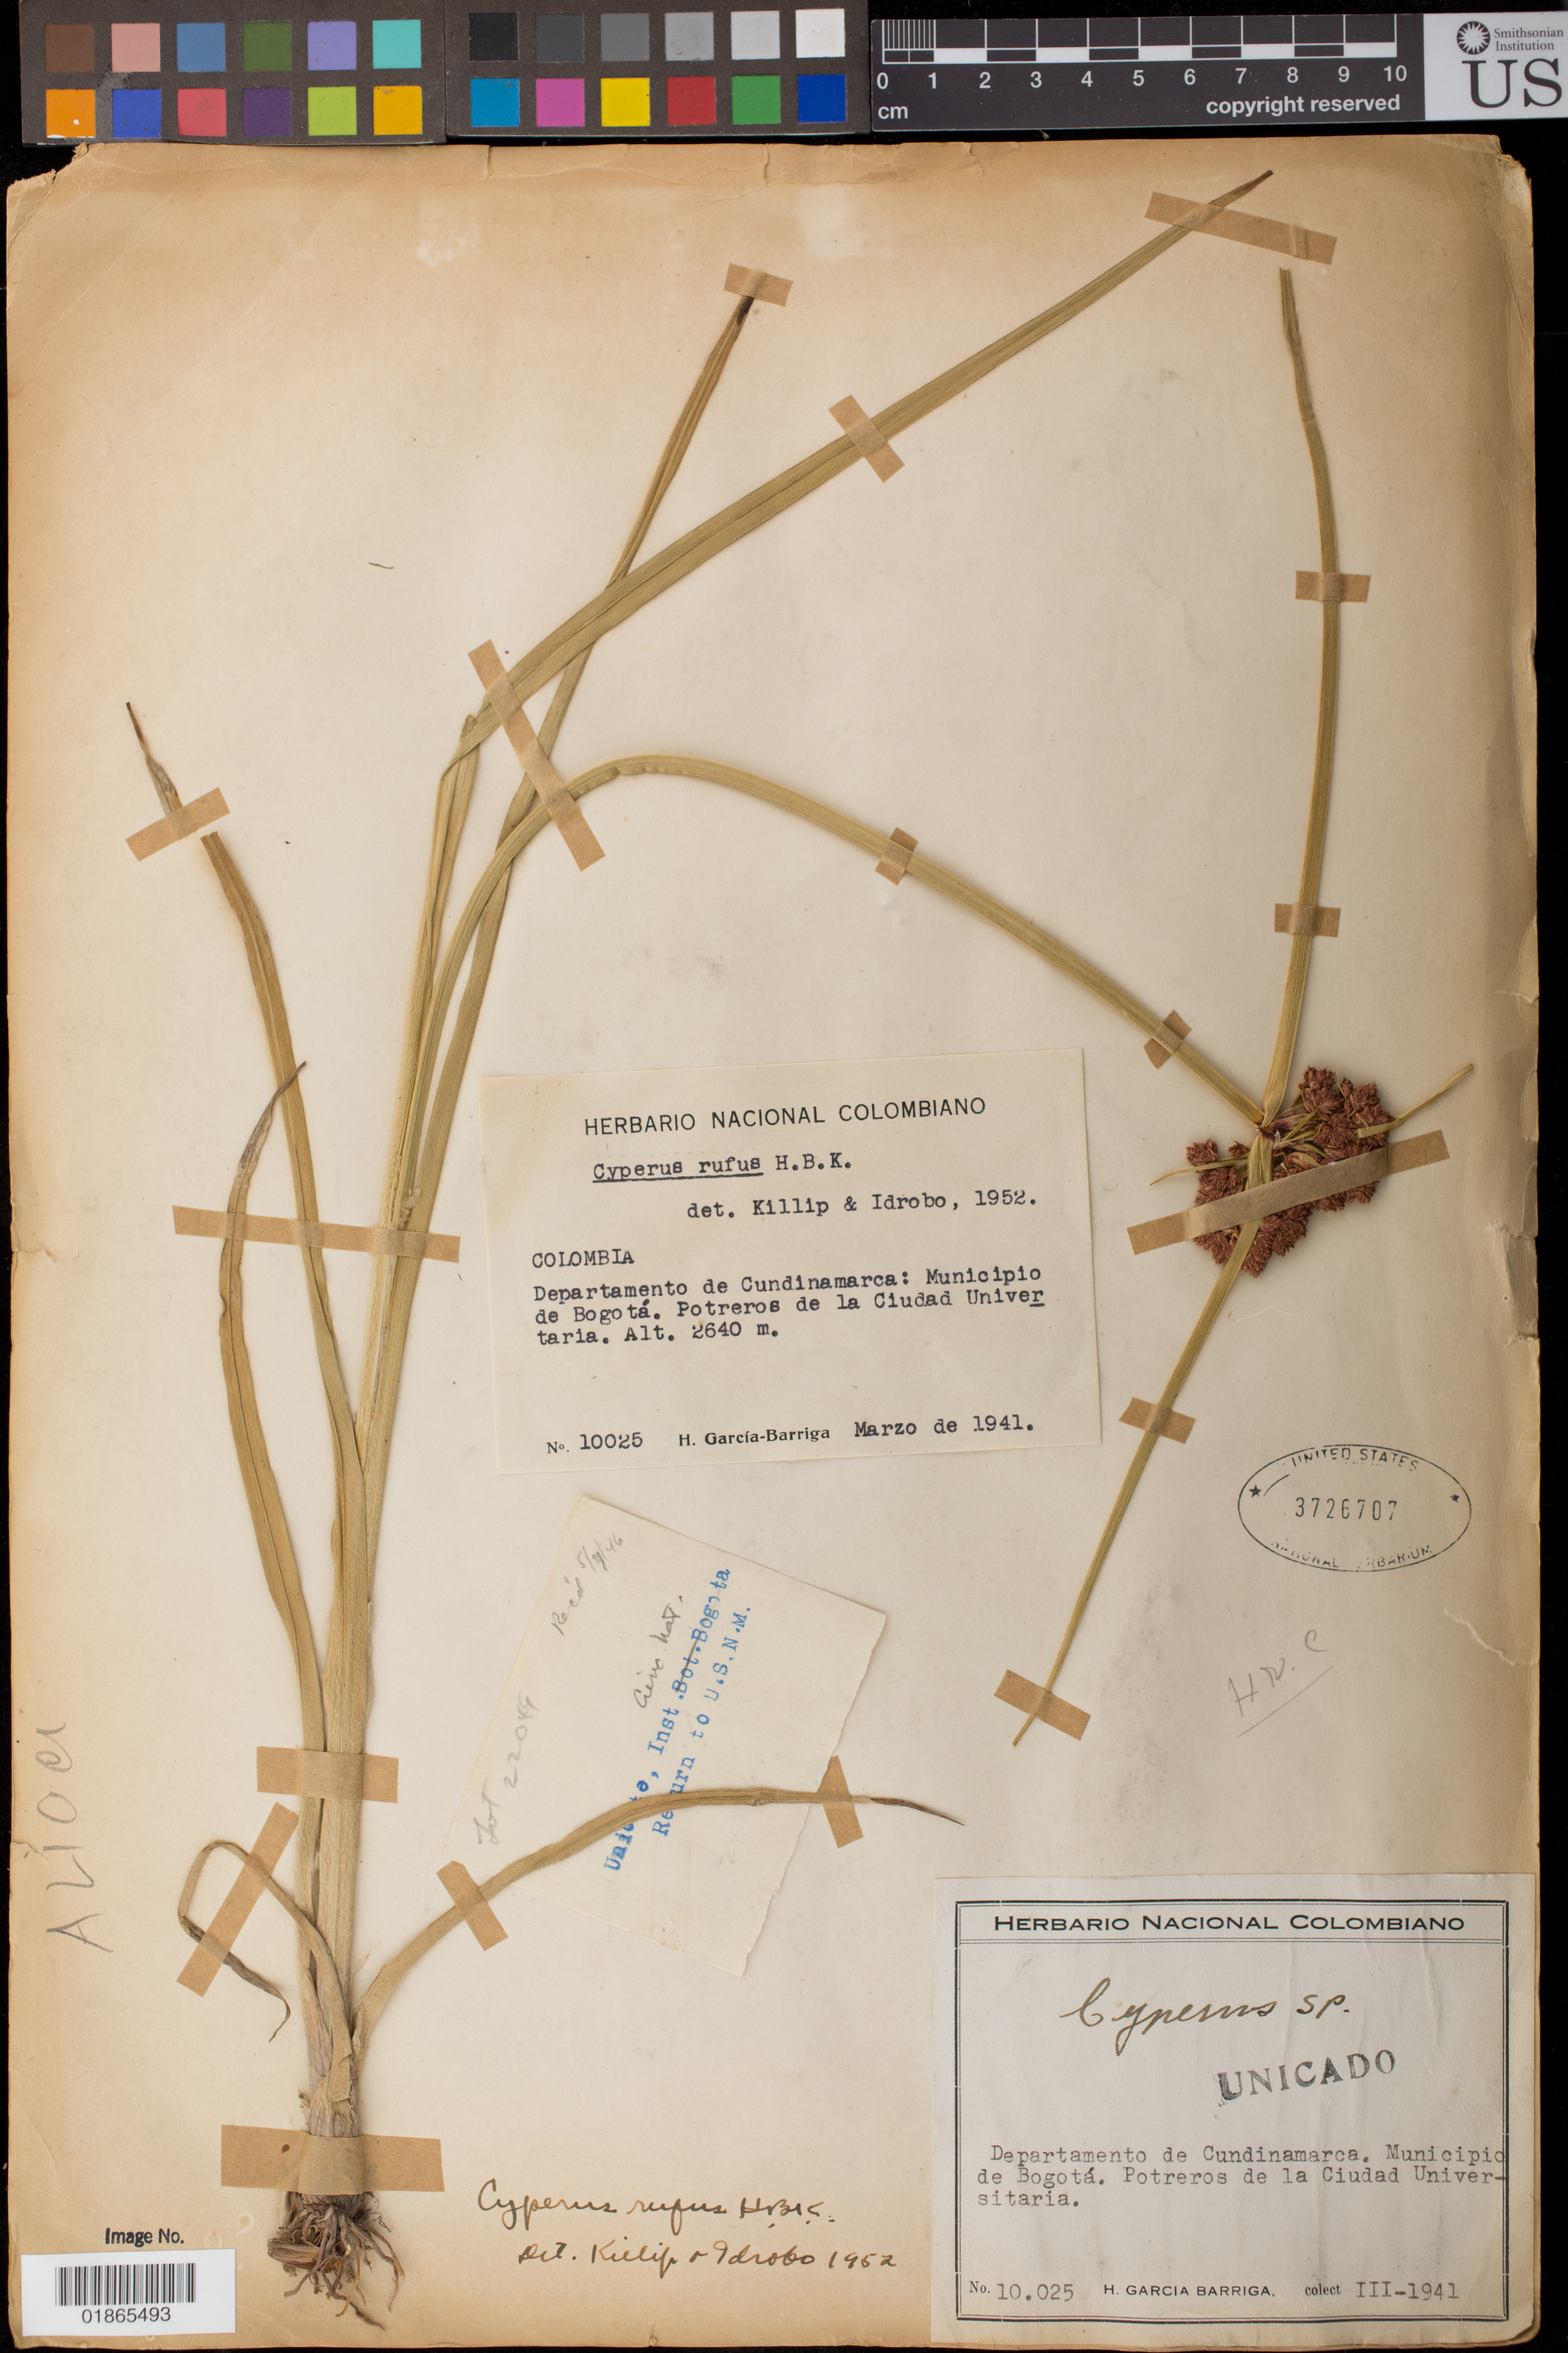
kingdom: Plantae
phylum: Tracheophyta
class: Liliopsida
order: Poales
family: Cyperaceae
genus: Cyperus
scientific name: Cyperus columbiensis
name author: Palla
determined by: Strong, Mark T., (BOT), Smithsonian Institution - National Museum of Natural History (UNITED STATES)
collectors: H. García Barriga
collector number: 10025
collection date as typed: Marzo de 1941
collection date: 1941-03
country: Colombia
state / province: Cundinamarca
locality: Municipio de Bogota. Potreros de la Ciudad Universitaria.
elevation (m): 2640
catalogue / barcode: US 3726707